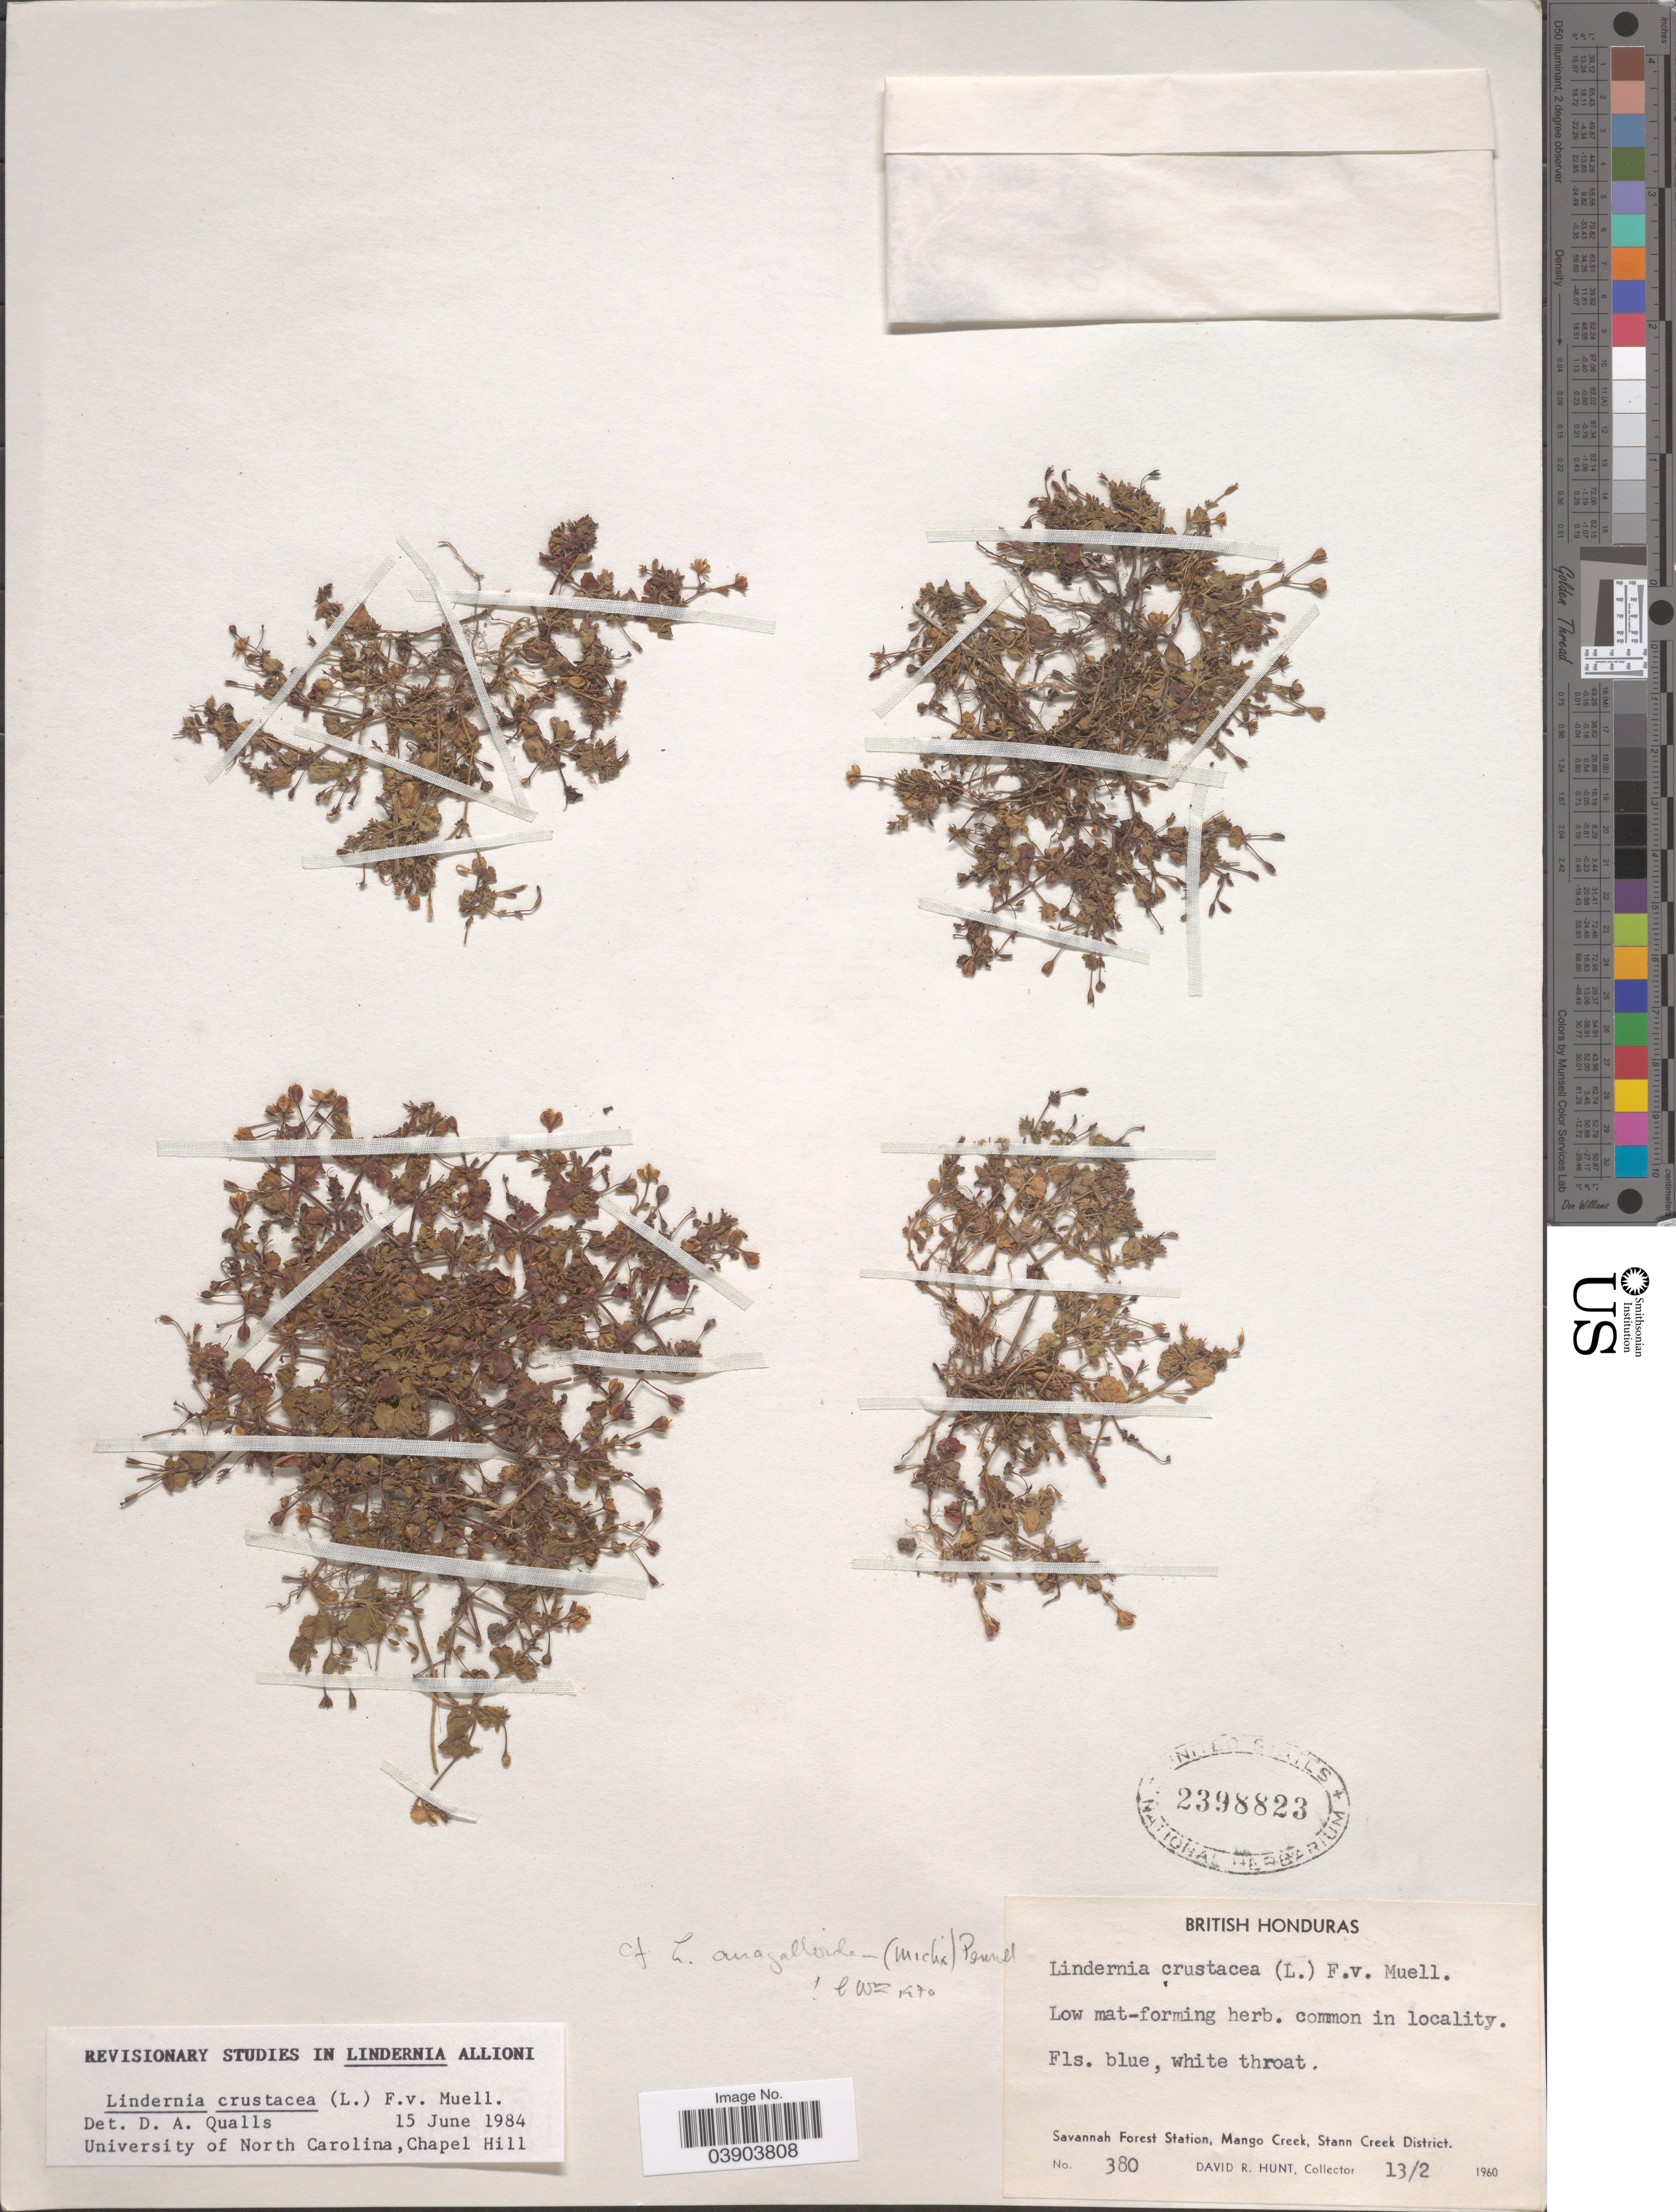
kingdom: Plantae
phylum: Tracheophyta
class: Magnoliopsida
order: Lamiales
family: Linderniaceae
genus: Lindernia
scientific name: Lindernia crustacea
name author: (L.) F. Muell.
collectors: D. R. Hunt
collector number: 380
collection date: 1960-02-13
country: Belize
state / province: Stann Creek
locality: British Honduras. Savannah Forest Station, Mango Creek, Stann Creek District.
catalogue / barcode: US 2398823